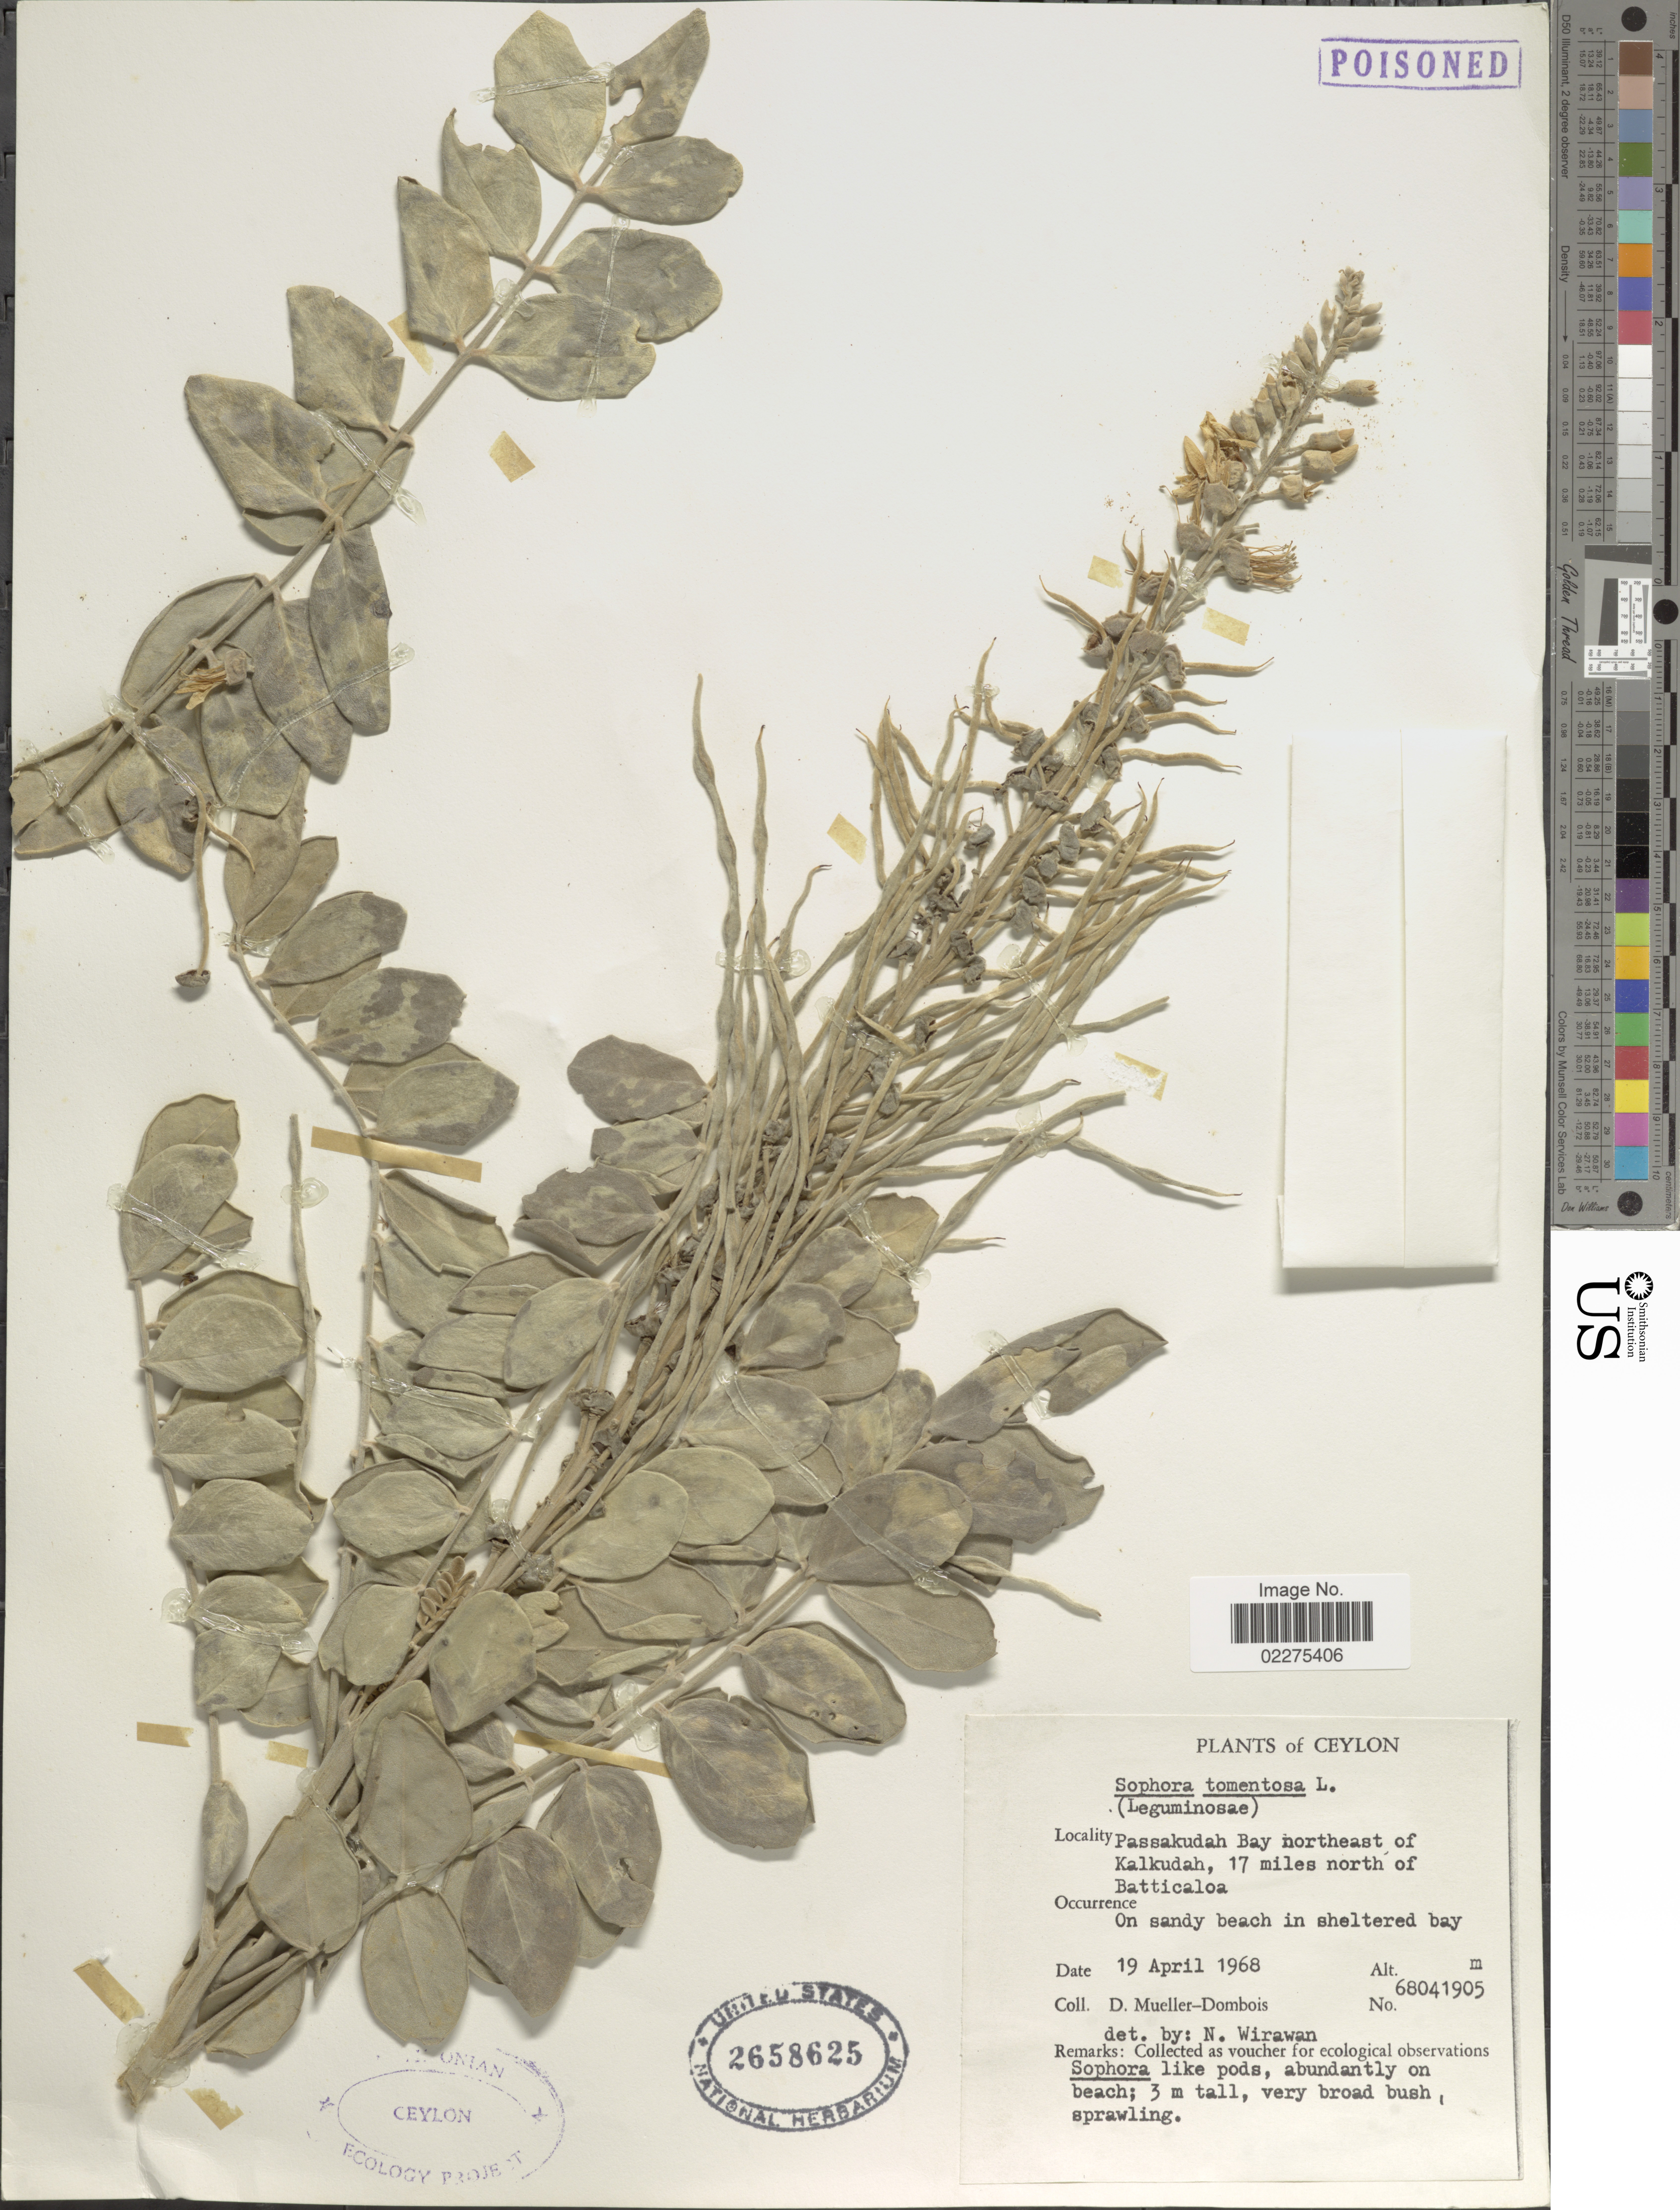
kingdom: Plantae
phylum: Tracheophyta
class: Magnoliopsida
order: Fabales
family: Fabaceae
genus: Sophora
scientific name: Sophora tomentosa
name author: L.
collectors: D. Mueller-Dombois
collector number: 68041905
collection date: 1968-04-19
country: Sri Lanka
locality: Ceylon. Passakudah Bay northeast of Kalkudah, 17 miles north of Batticaloa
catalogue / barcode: US 2658625